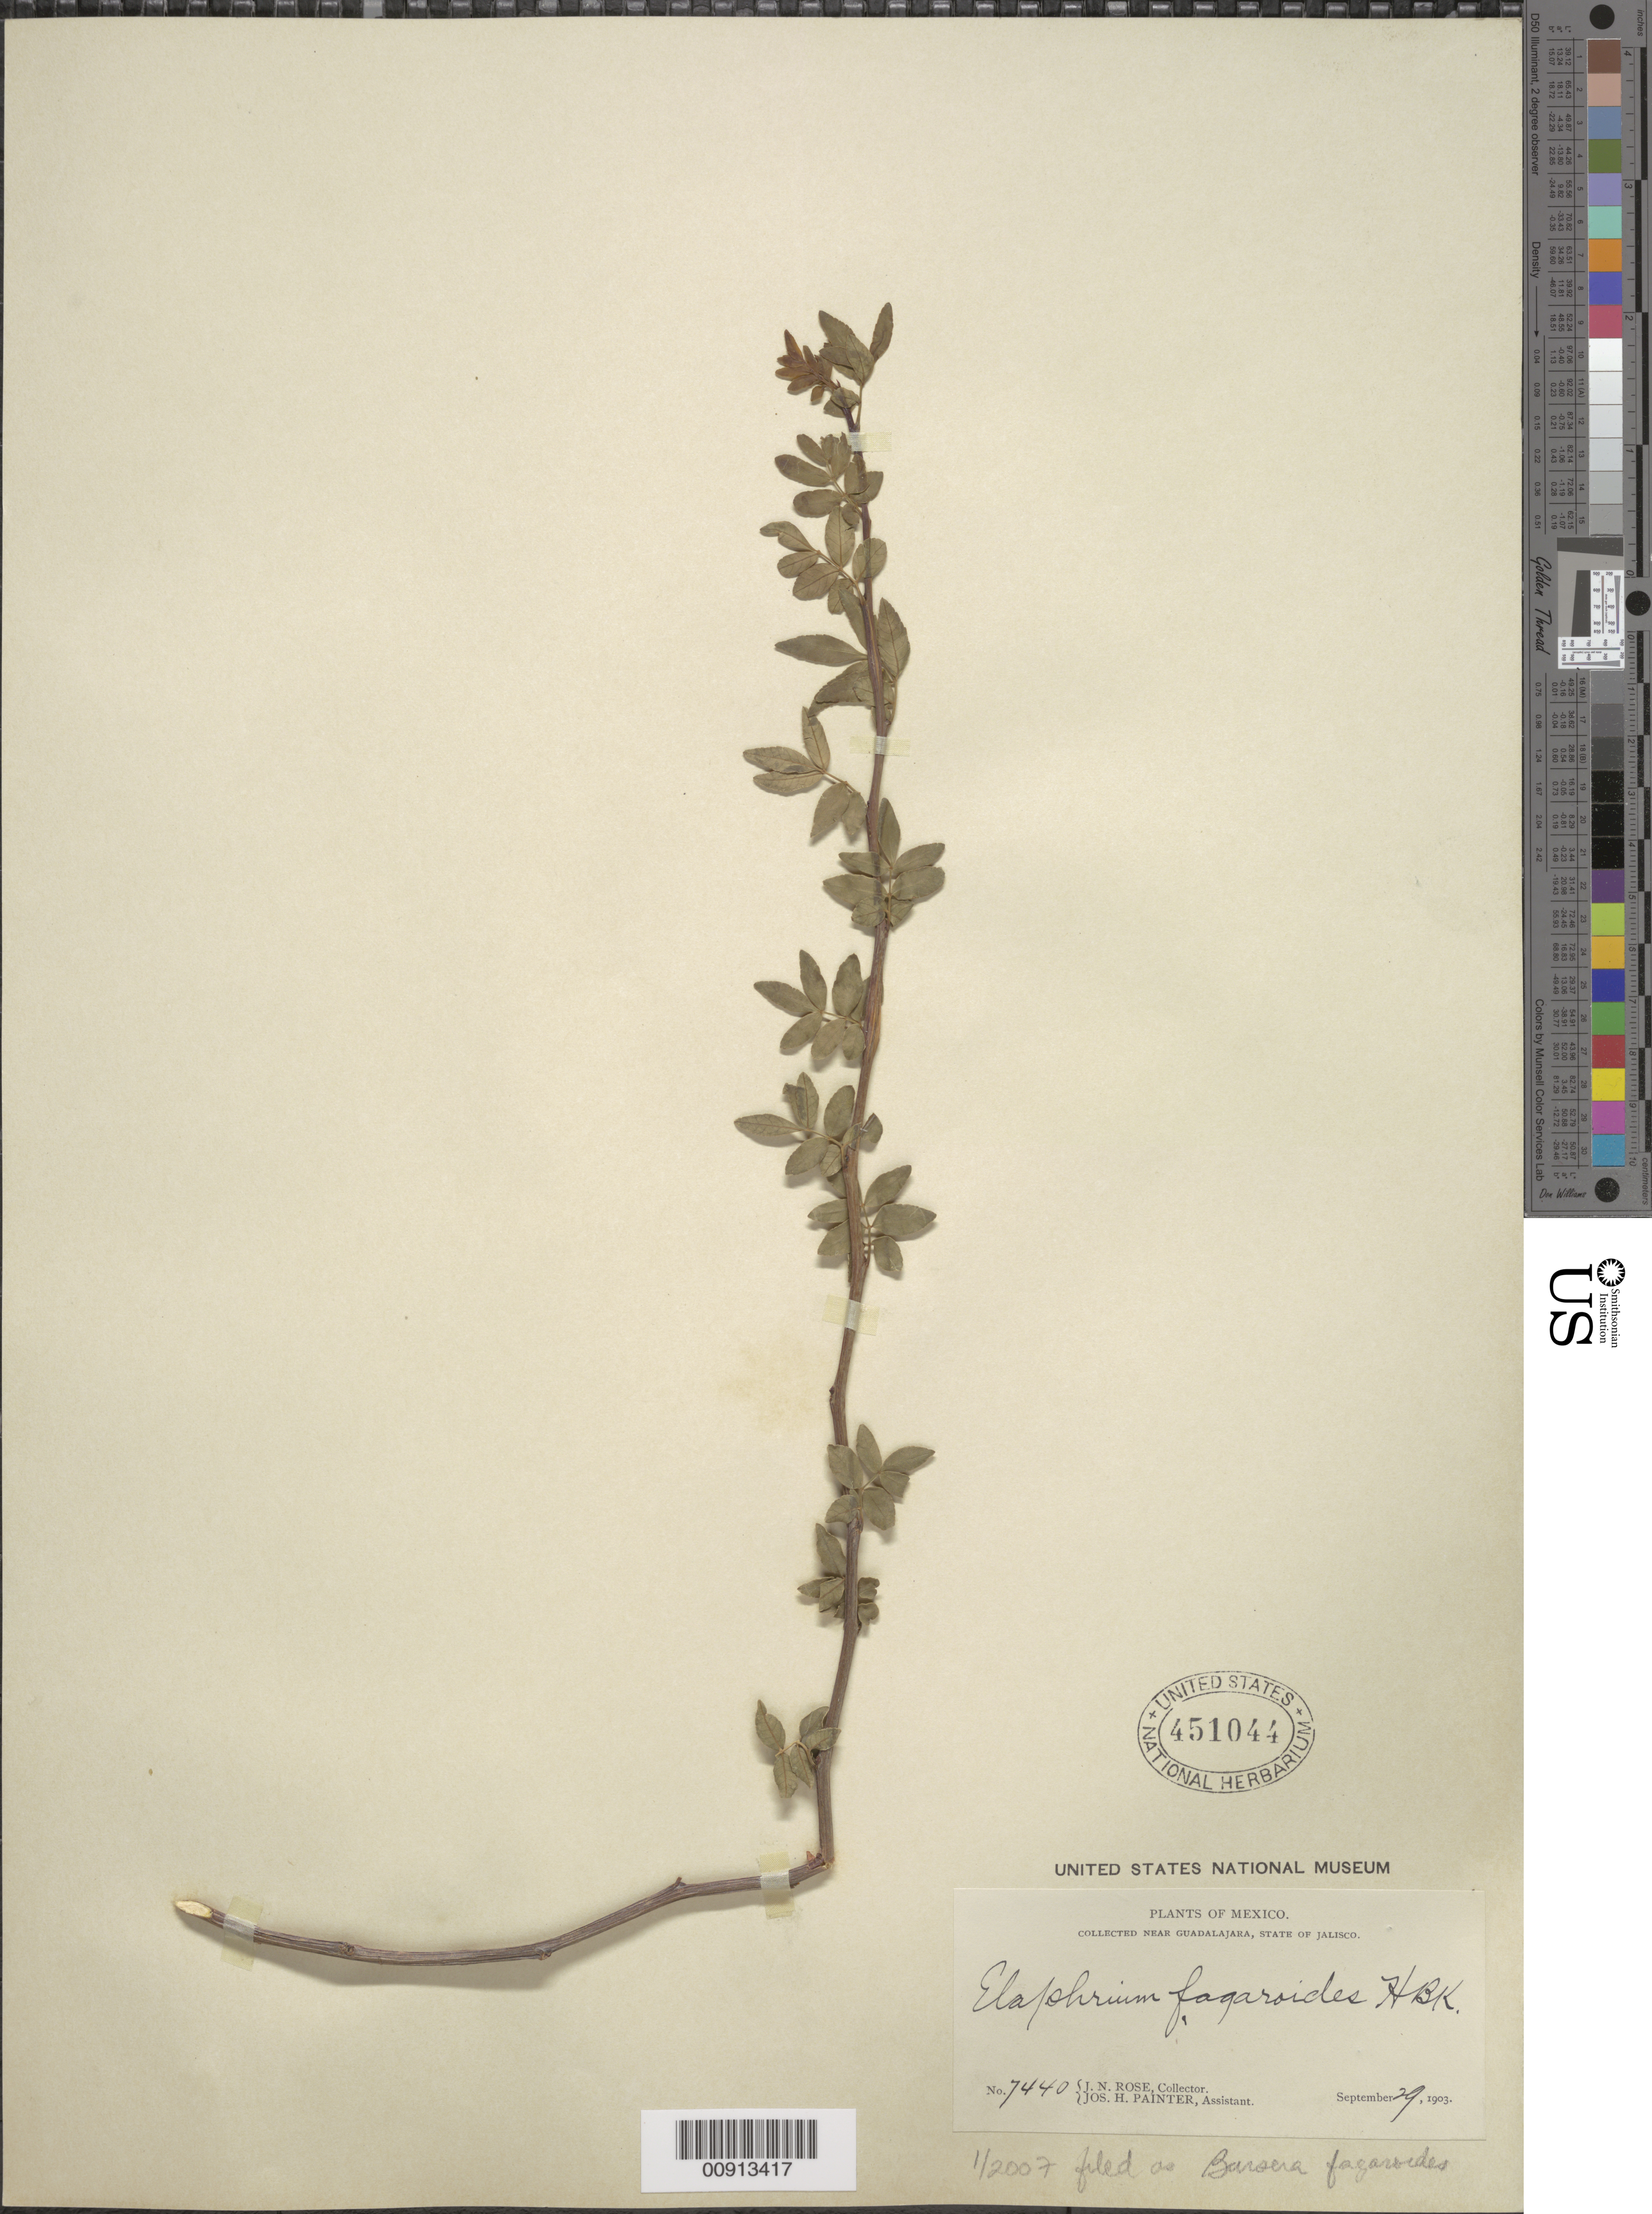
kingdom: Plantae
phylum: Tracheophyta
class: Magnoliopsida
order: Sapindales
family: Burseraceae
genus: Bursera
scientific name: Bursera inaguensis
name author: Britton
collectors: J. N. Rose & J. H. Painter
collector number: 7440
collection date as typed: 29 Sep 1903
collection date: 1903-09-29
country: Mexico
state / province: Jalisco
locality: Near Guadalajara, State of Jalisco.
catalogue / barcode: US 451044